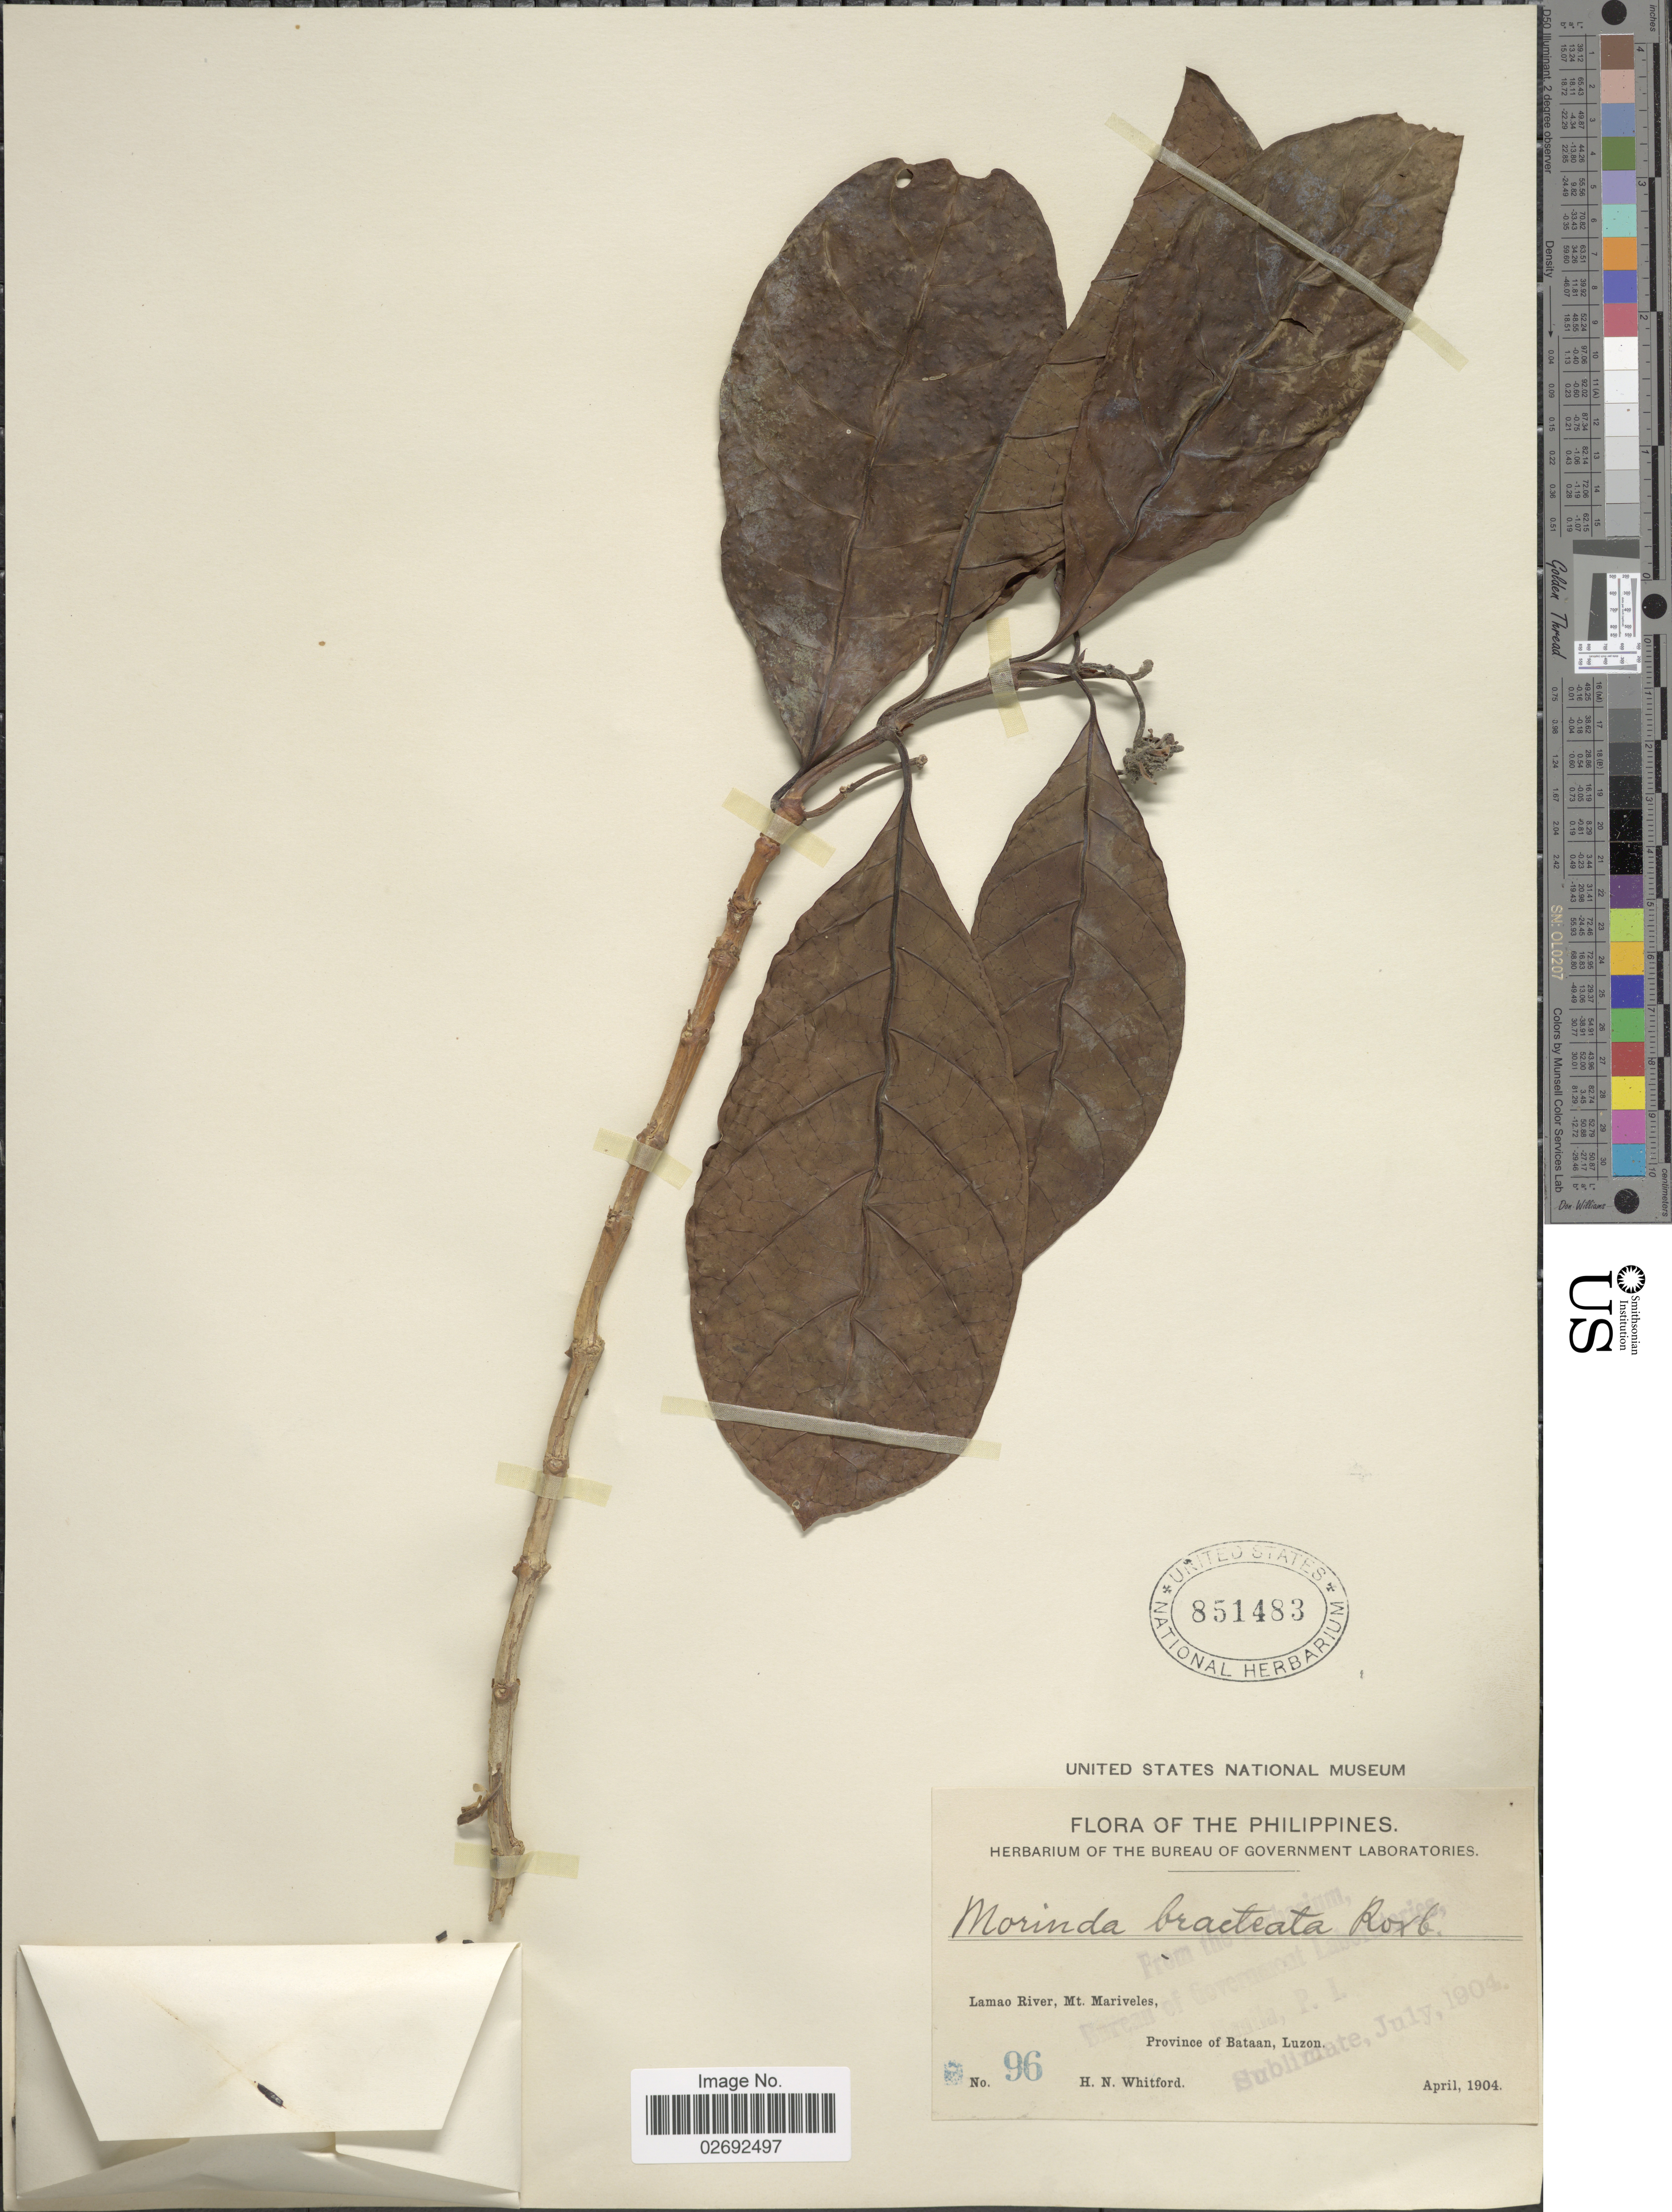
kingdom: Plantae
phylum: Tracheophyta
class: Magnoliopsida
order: Gentianales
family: Rubiaceae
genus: Morinda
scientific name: Morinda bracteata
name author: Roxb.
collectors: H. N. Whitford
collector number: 96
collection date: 1904-04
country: Philippines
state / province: Cagayan Valley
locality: Lamao River, Mt. Mariveles, Province of Bataan, Luzon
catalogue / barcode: US 851483